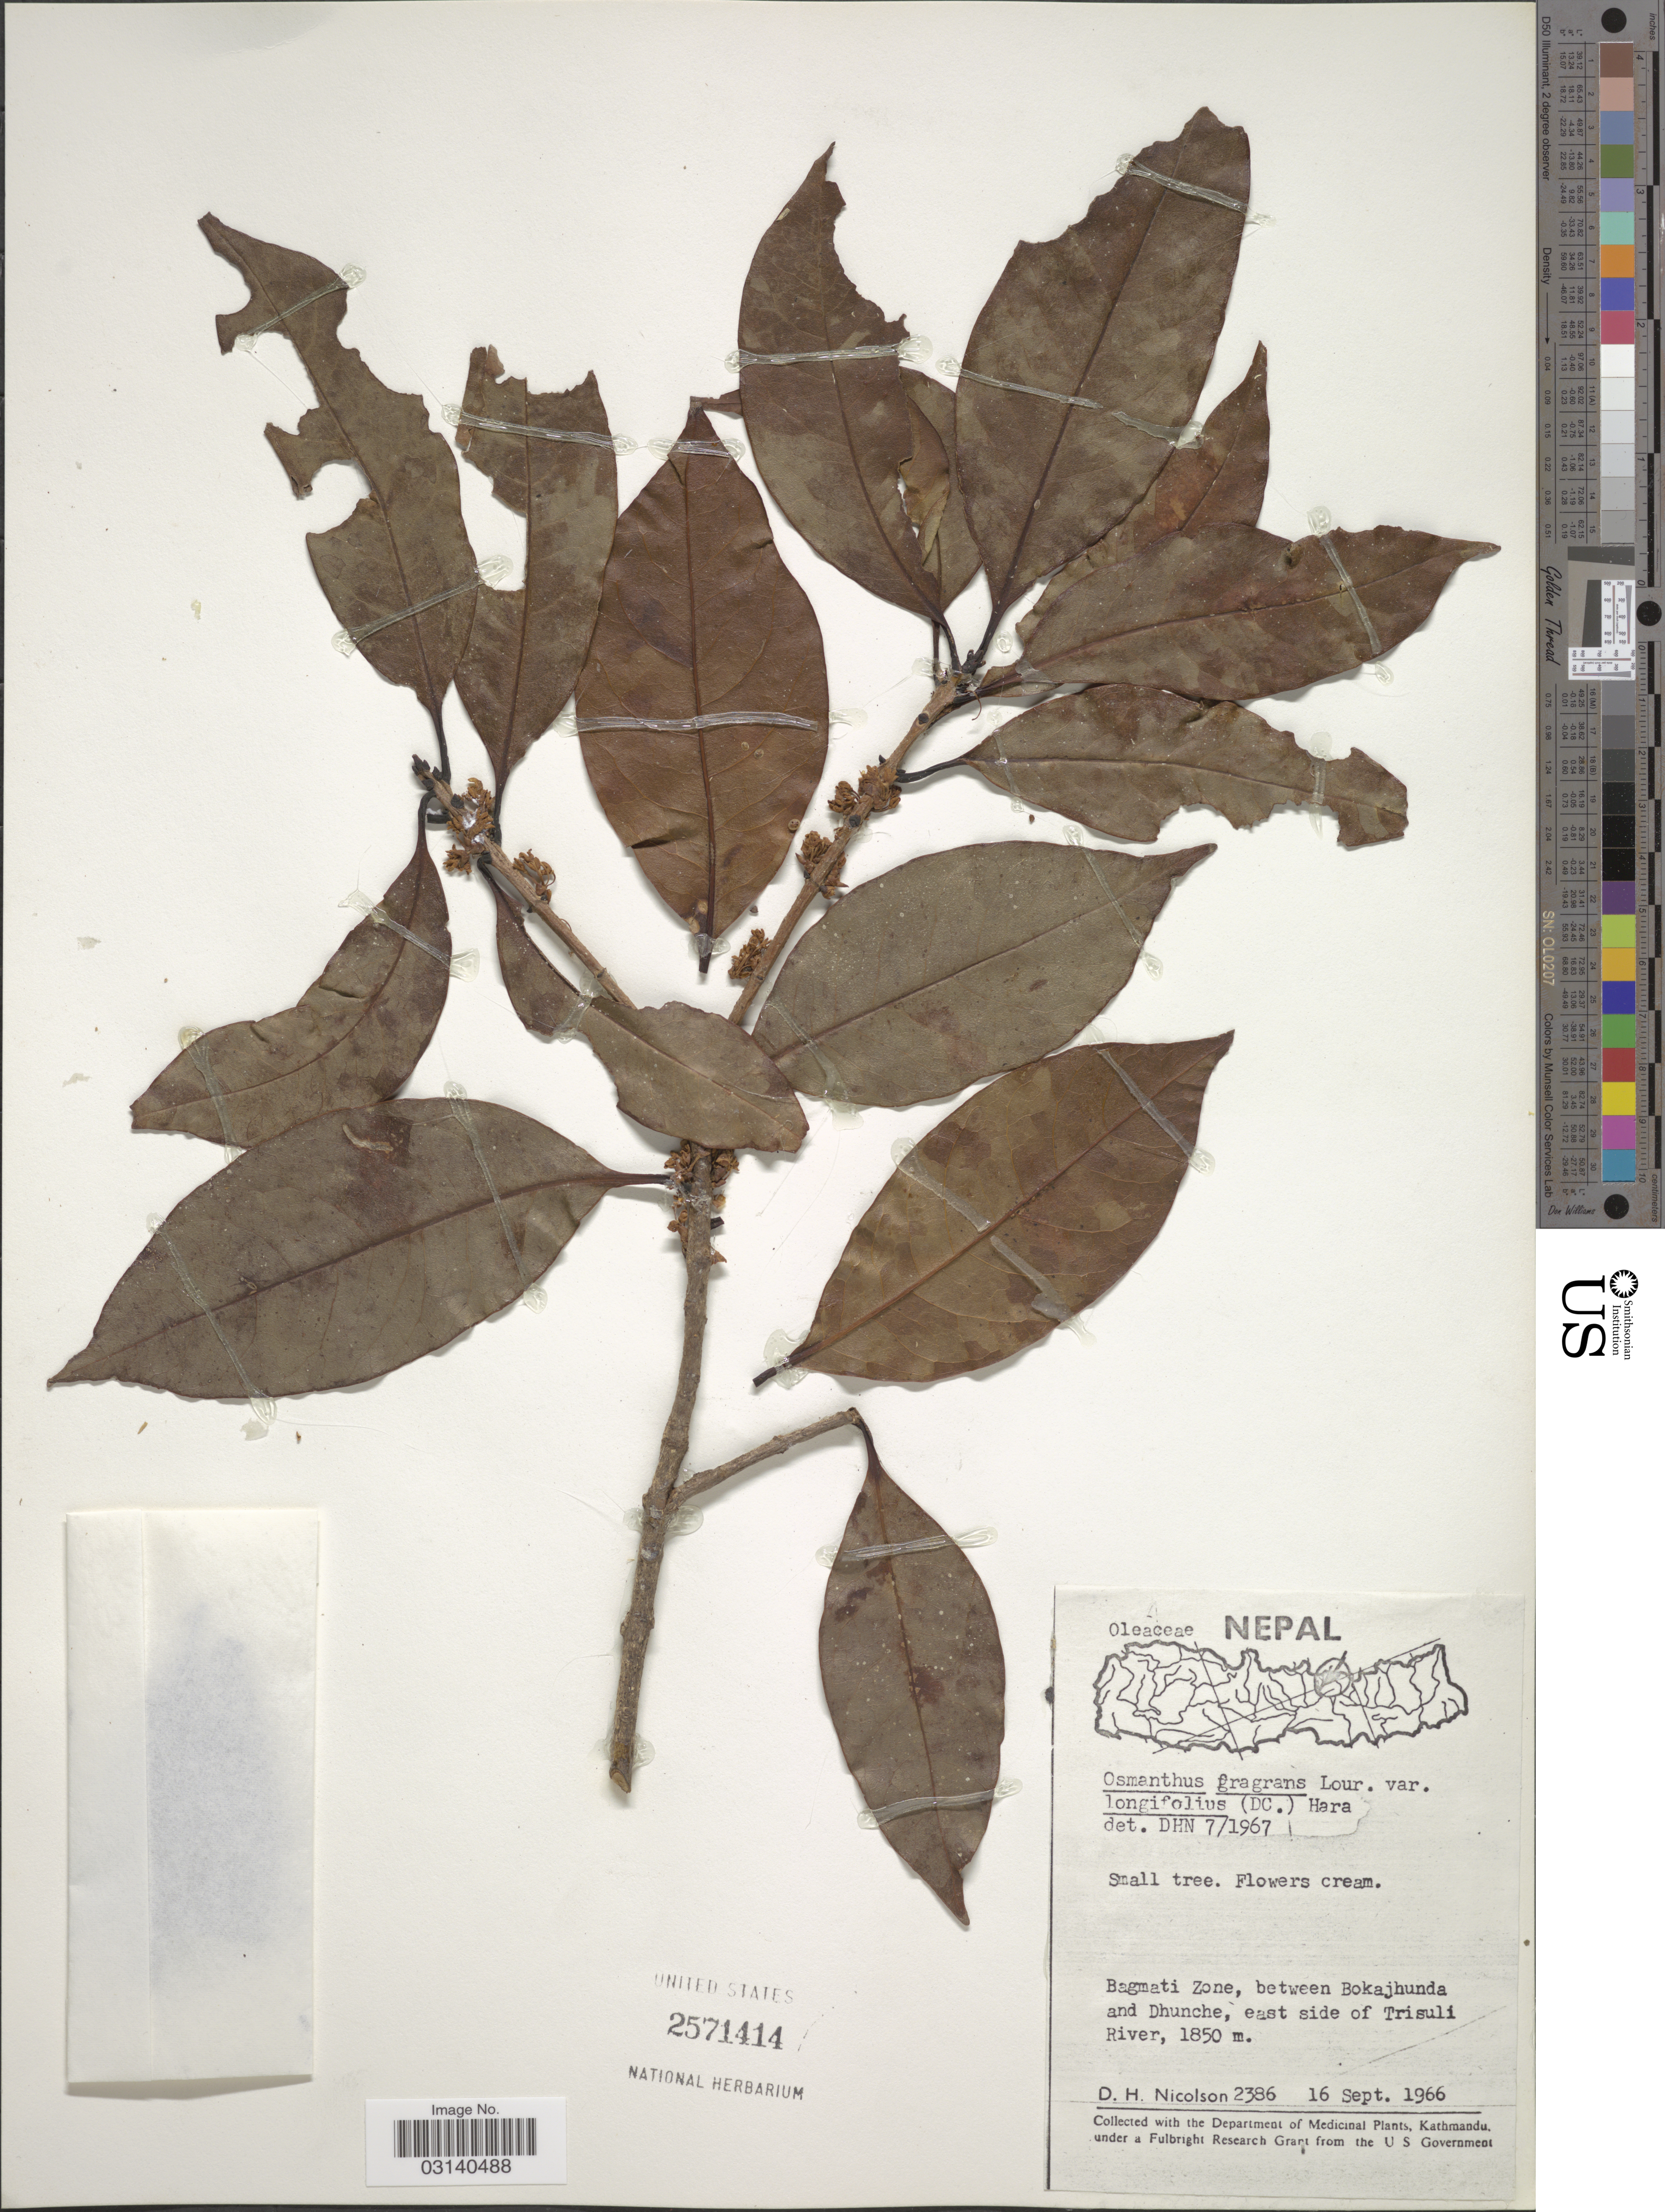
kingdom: Plantae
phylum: Tracheophyta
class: Magnoliopsida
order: Lamiales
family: Oleaceae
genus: Osmanthus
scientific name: Osmanthus fragrans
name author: Lour.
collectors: D. H. Nicolson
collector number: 2386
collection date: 1966-09-16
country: Nepal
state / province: Bagmati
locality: Bagmati Zone, between Bokajhunda and Dhunche, east side of Trisuli River.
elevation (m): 1850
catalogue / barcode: US 2571414